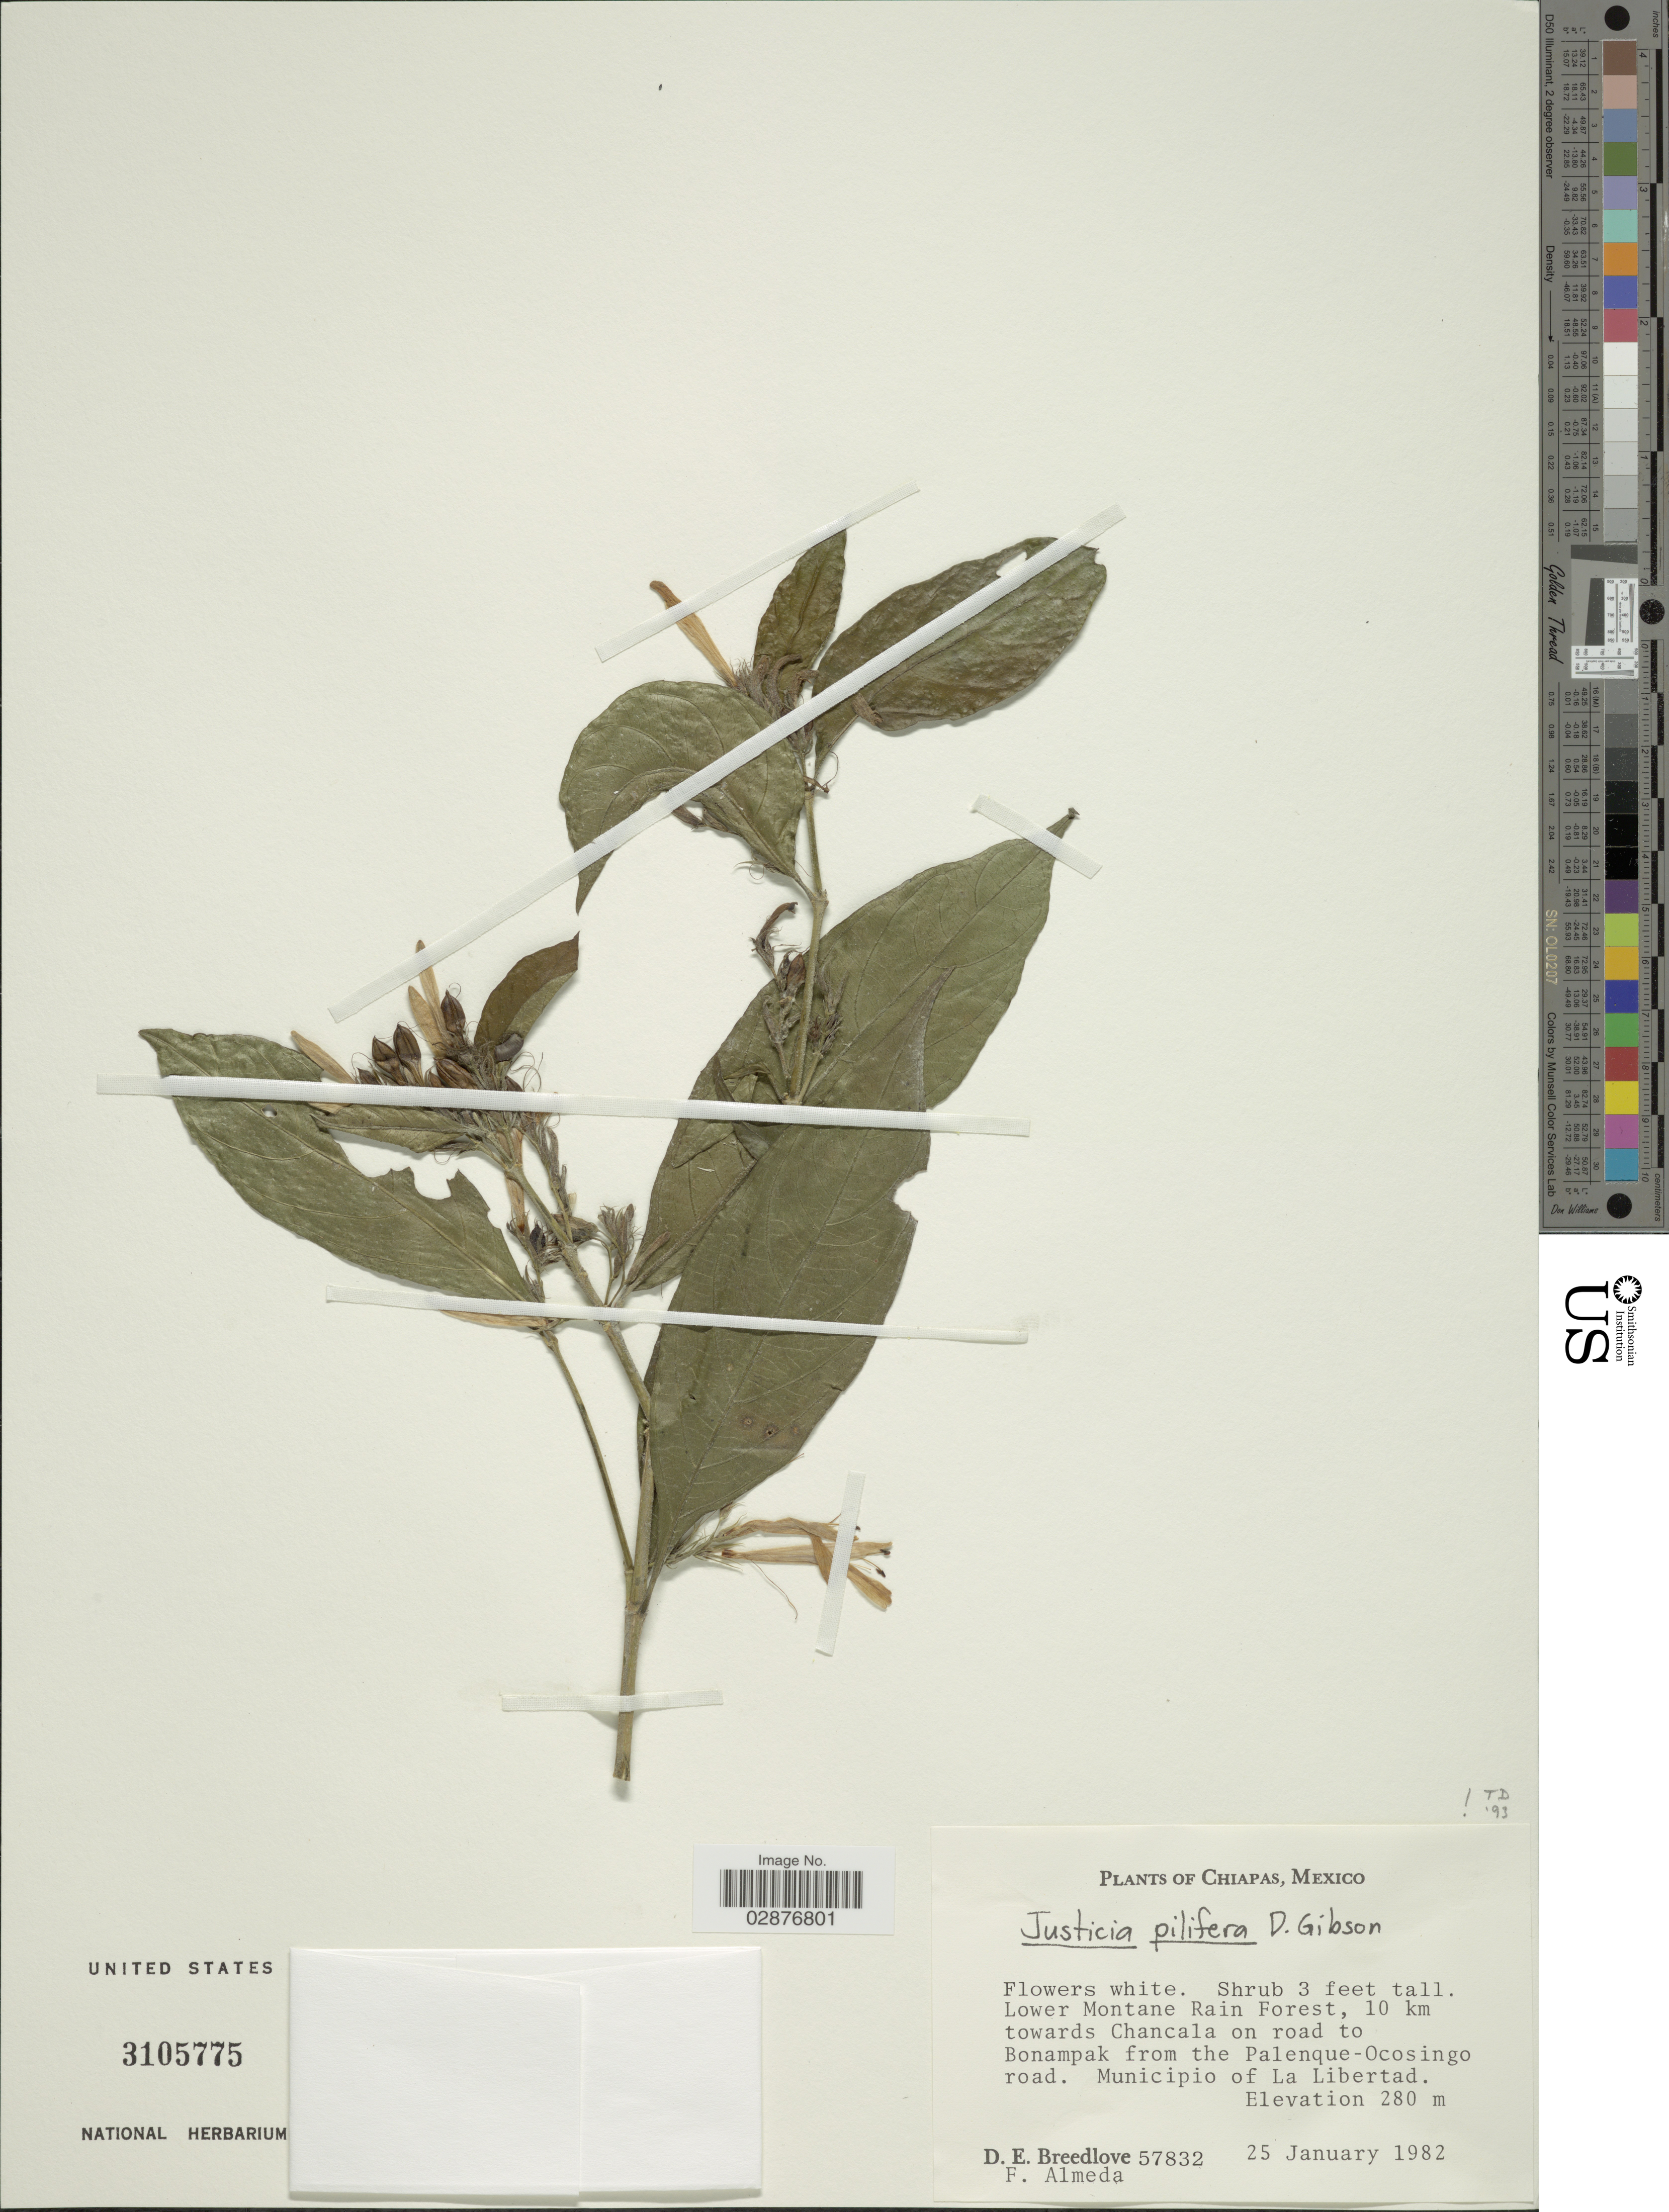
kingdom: Plantae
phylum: Tracheophyta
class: Magnoliopsida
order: Lamiales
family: Acanthaceae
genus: Justicia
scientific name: Justicia pilifera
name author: D.N. Gibson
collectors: D. E. Breedlove & F. Almeda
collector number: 57832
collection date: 1982-01-25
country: Mexico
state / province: Chiapas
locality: Lower Montane Rain Forest, 10 km towards Chancala on road to Bonampak from the Palenque-Ocosingo road. Municipio of La Libertad.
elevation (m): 280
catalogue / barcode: US 3105775